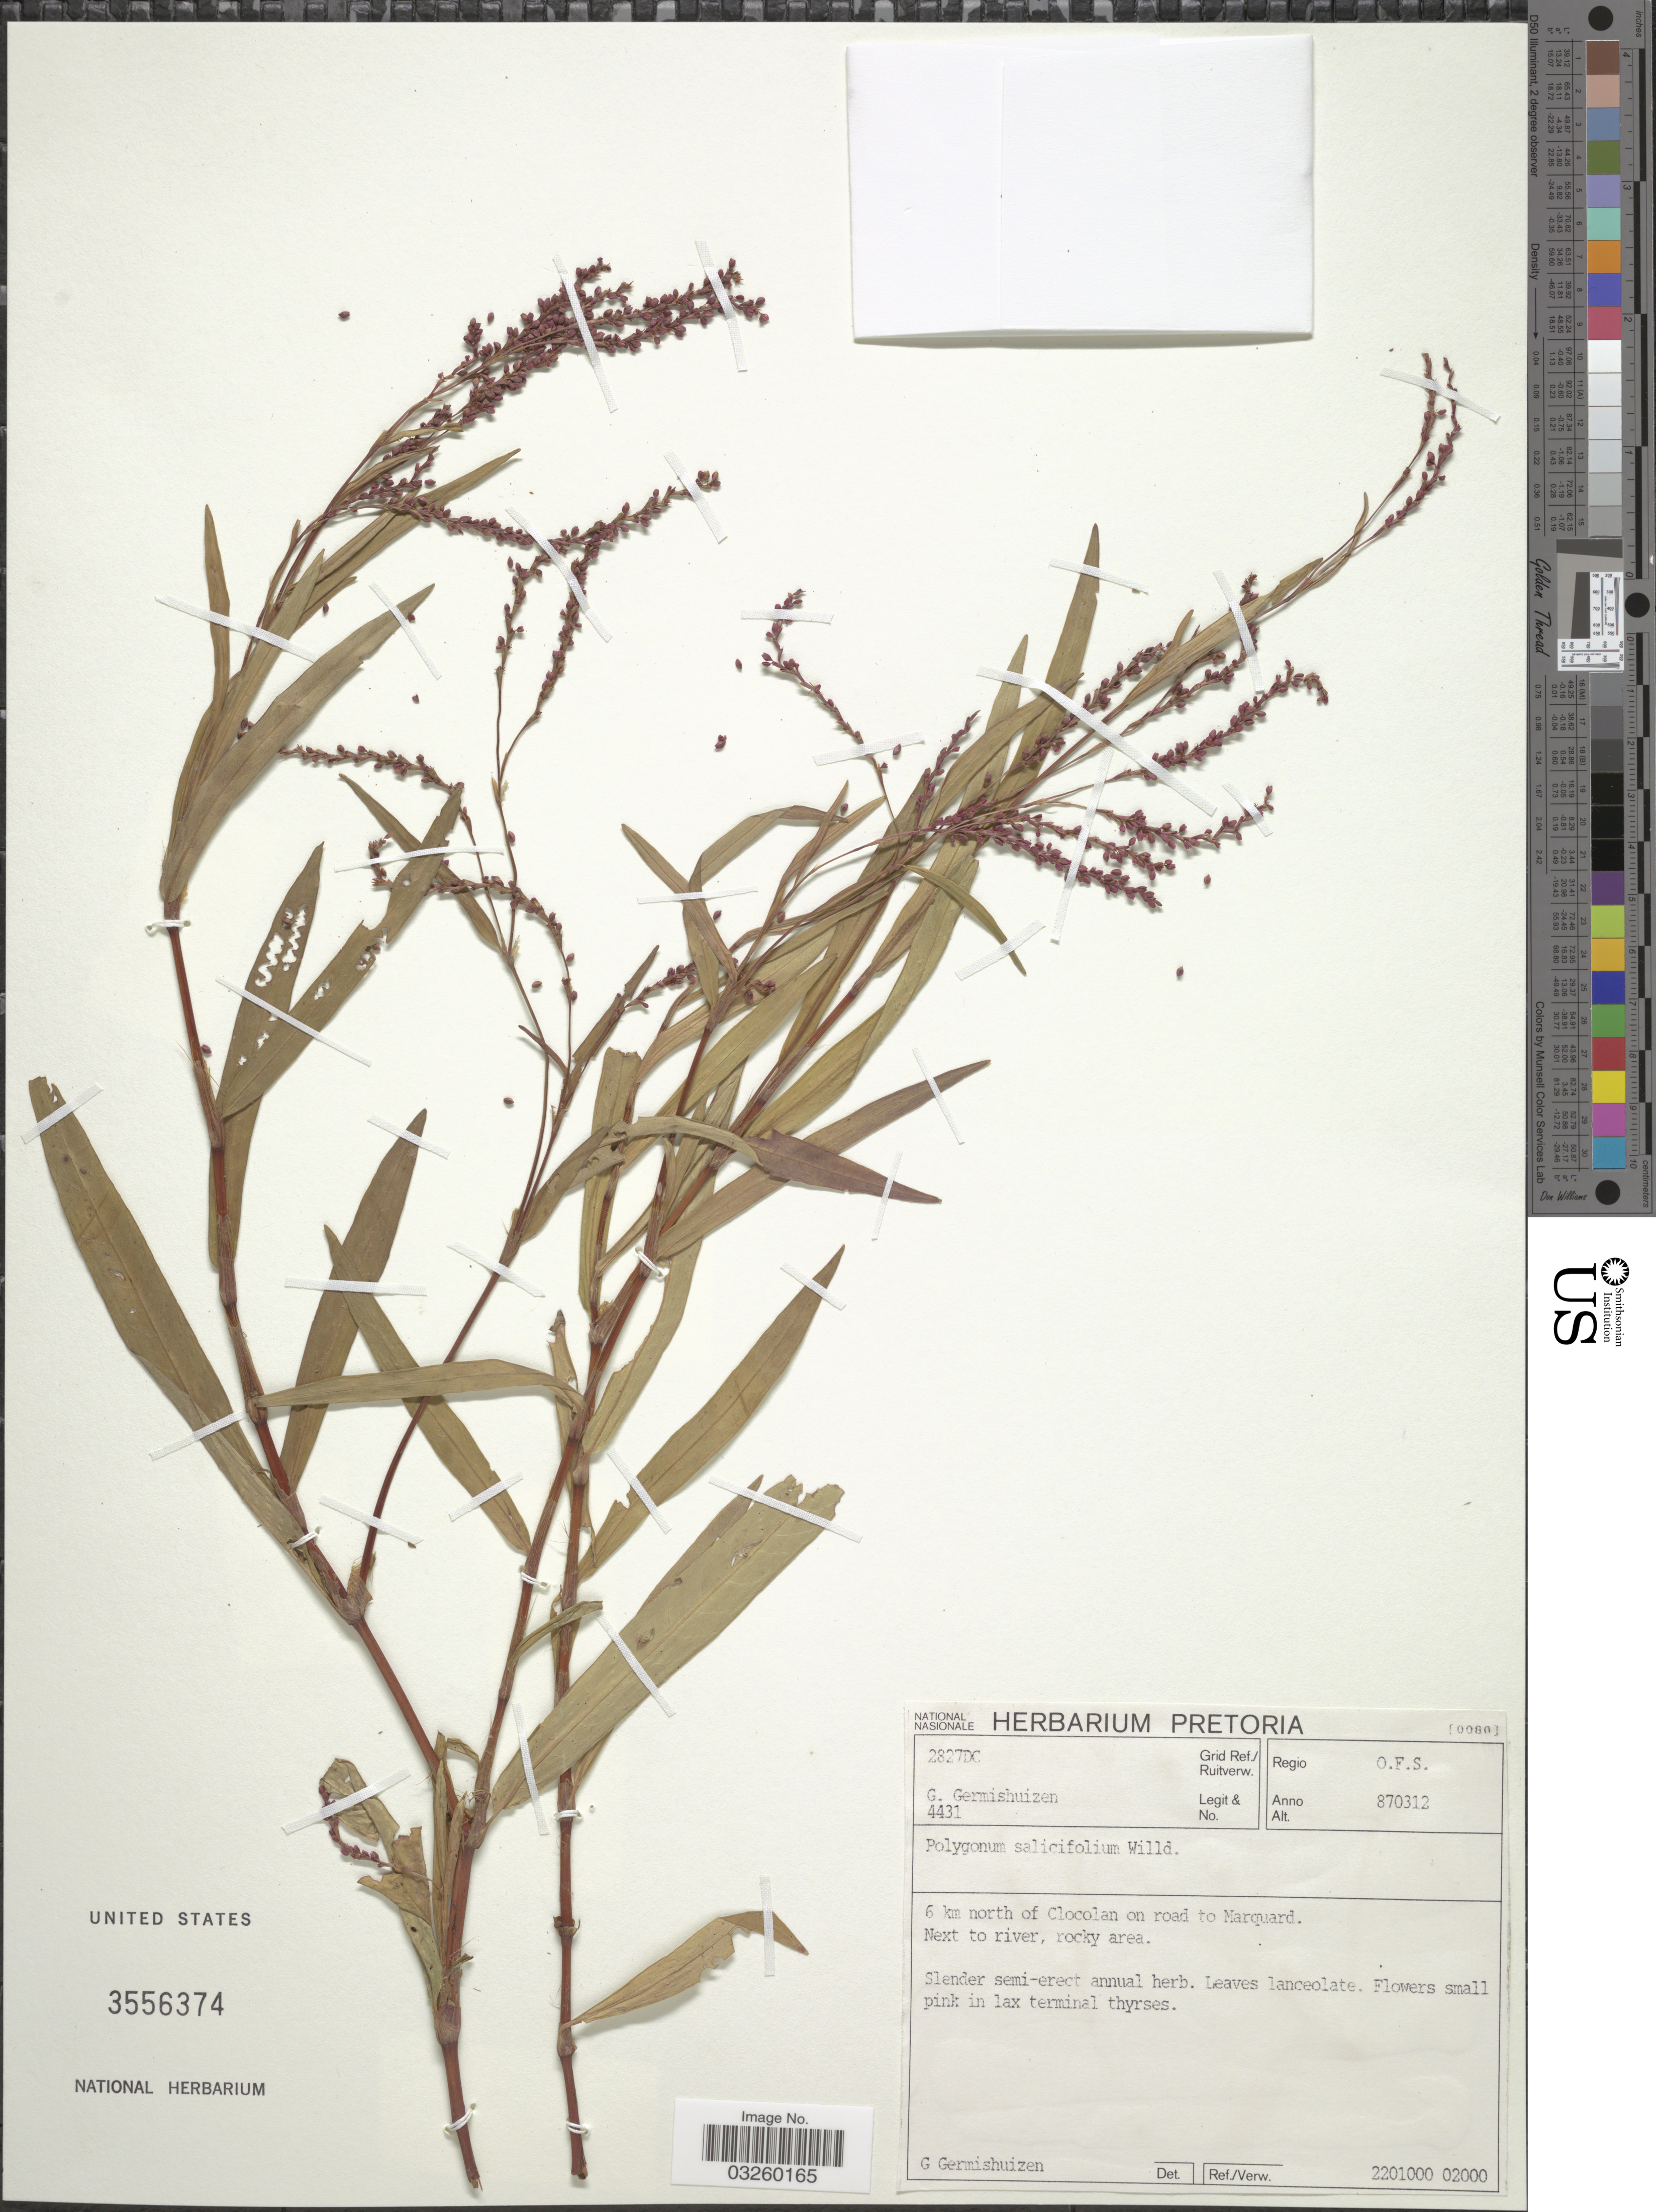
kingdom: Plantae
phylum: Tracheophyta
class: Magnoliopsida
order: Caryophyllales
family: Polygonaceae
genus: Polygonum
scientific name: Polygonum salicifolium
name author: Brouss. ex Willd.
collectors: G. Germishuizen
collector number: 4431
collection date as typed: Transcribed d/m/y: 12/3/87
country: South Africa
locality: Grid. Ref./Ruitverw. 2827DC. Regio O.F.S. 6 km north of Clocolan on road to Marquard.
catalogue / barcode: US 3556374